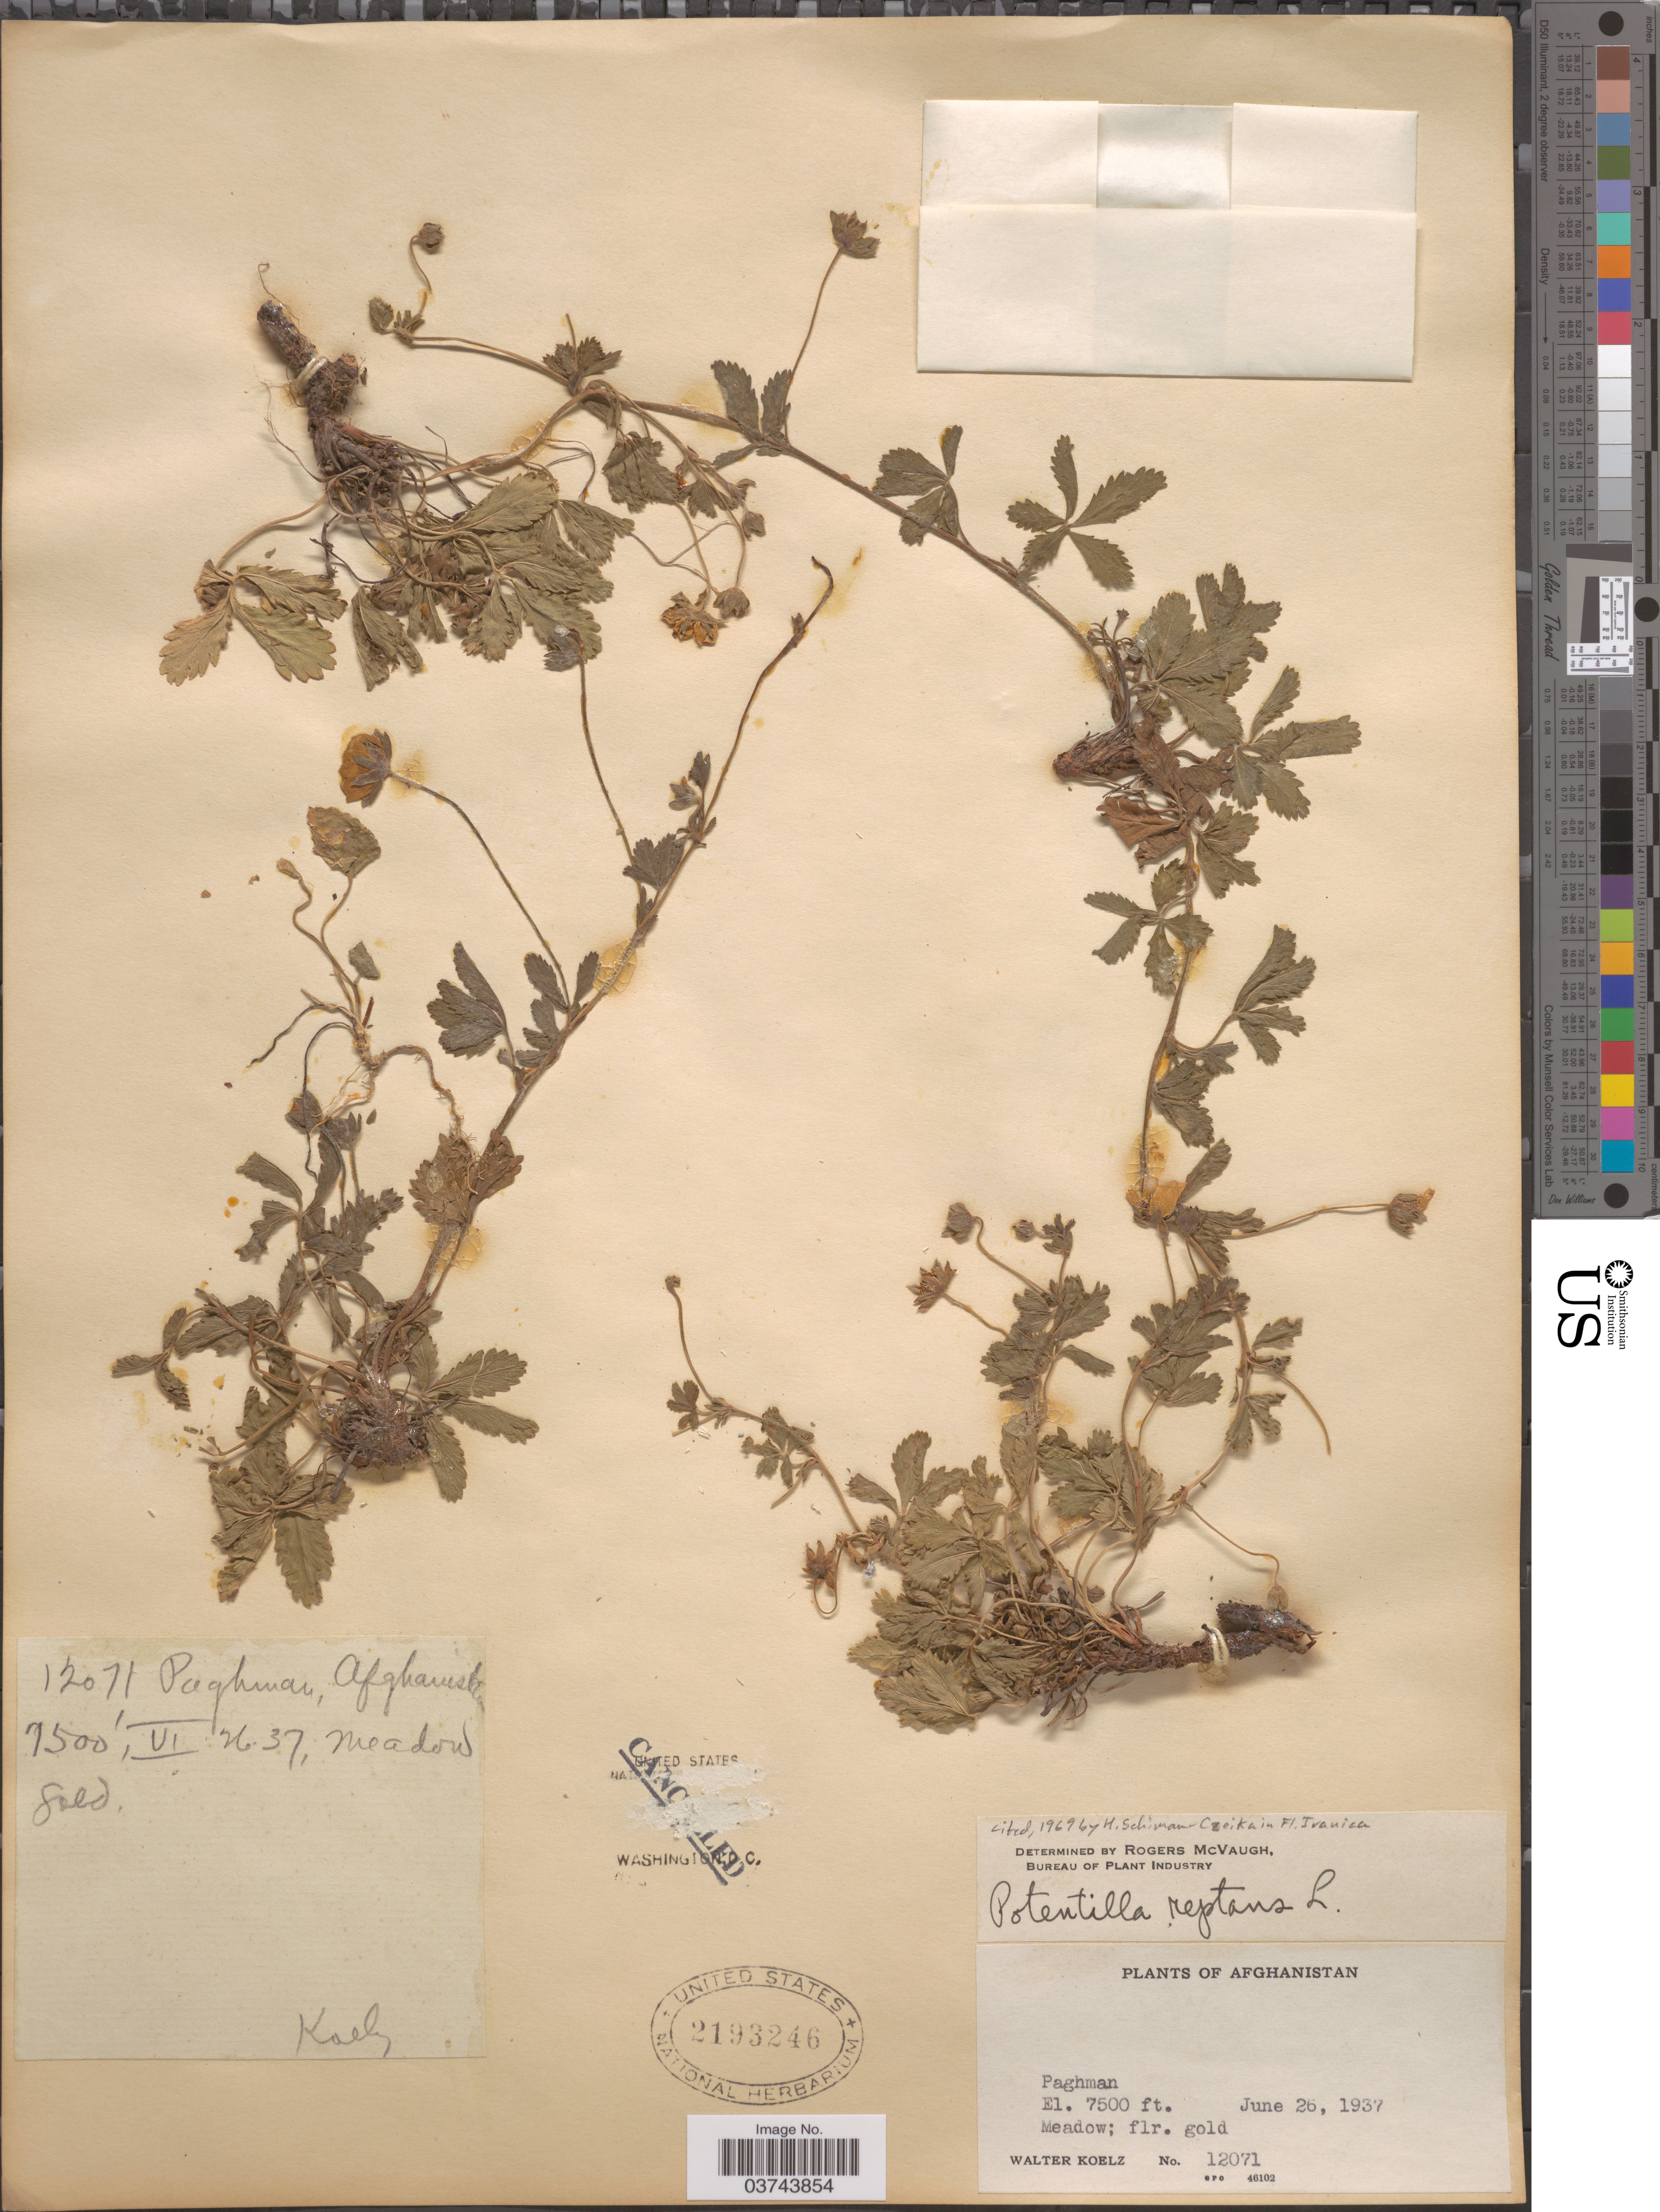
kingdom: Plantae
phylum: Tracheophyta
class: Magnoliopsida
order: Rosales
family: Rosaceae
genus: Potentilla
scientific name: Potentilla reptans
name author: L.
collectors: W. N. Koelz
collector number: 12071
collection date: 1937-06-26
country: Afghanistan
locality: Paghman.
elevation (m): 2286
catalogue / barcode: US 2193246